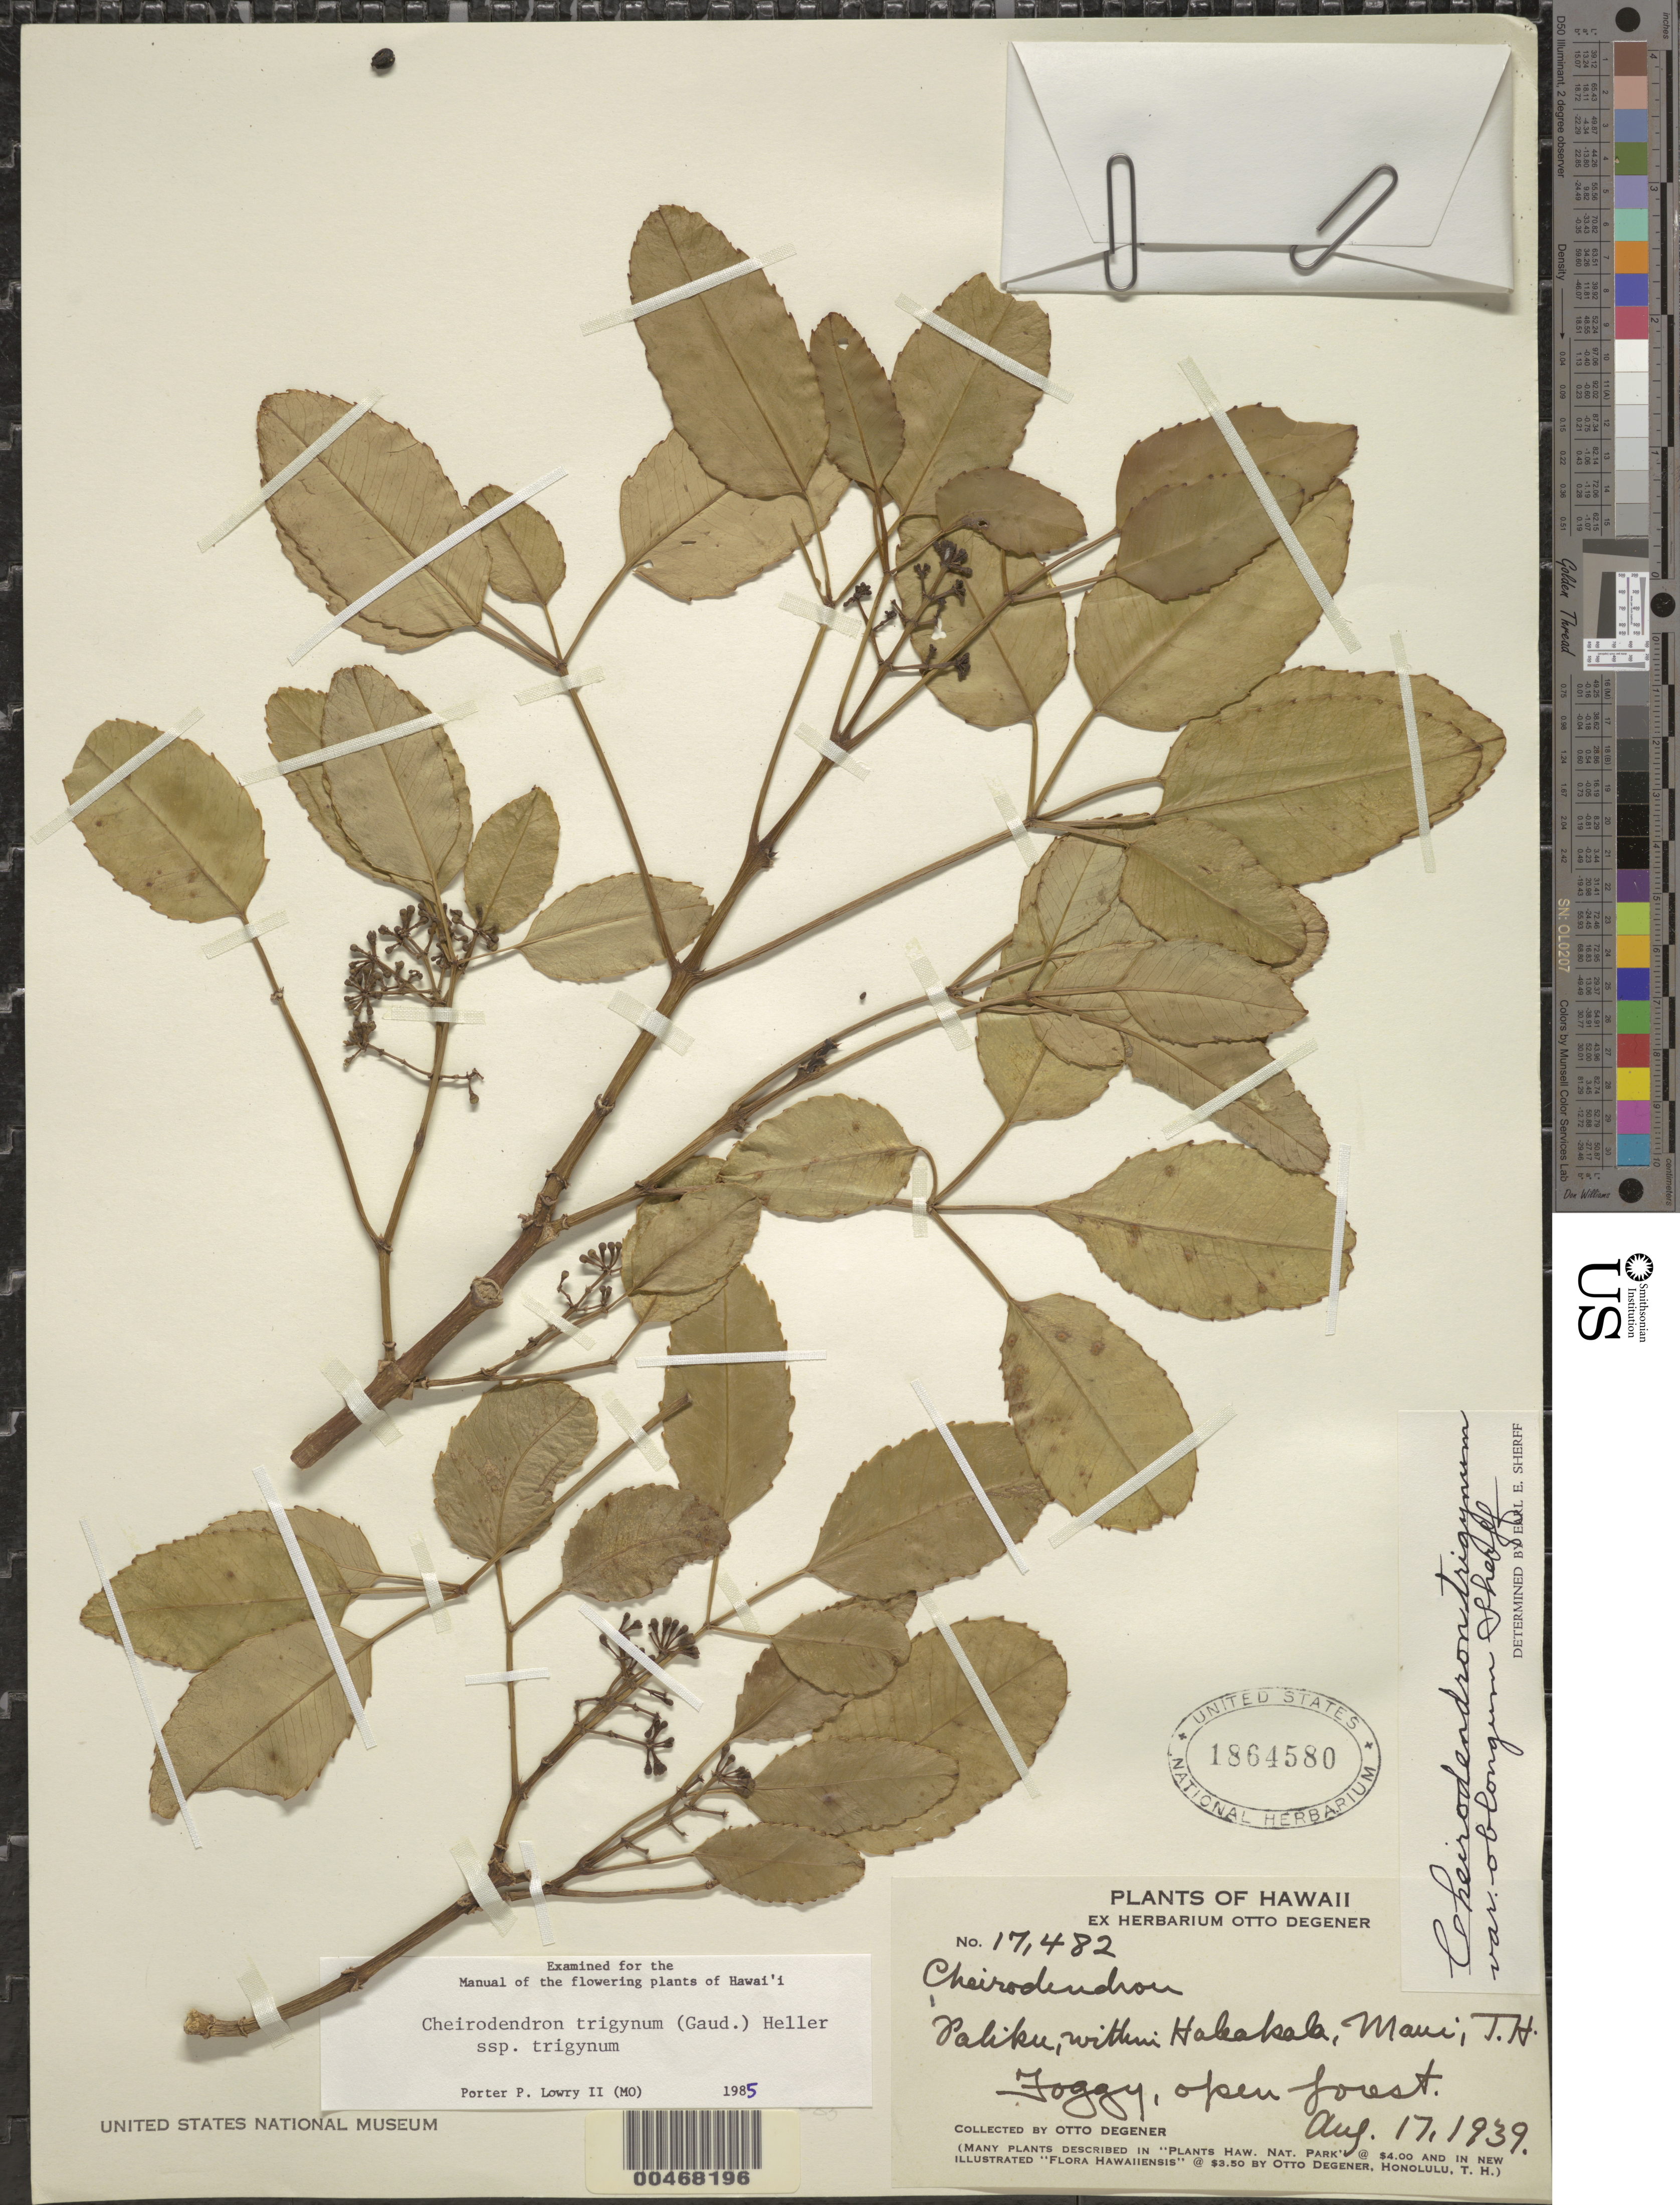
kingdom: Plantae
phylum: Tracheophyta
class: Magnoliopsida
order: Apiales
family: Araliaceae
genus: Cheirodendron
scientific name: Cheirodendron trigynum subsp. trigynum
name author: (Gaudich.) A. Heller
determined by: Lowry, P. P., (MO), Missouri Botanical Garden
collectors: O. Degener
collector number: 17482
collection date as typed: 17 Aug 1939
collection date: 1939-08-17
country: United States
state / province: Hawaii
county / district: Maui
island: Maui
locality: Paliku, within Haleakala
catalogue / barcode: US 1864580